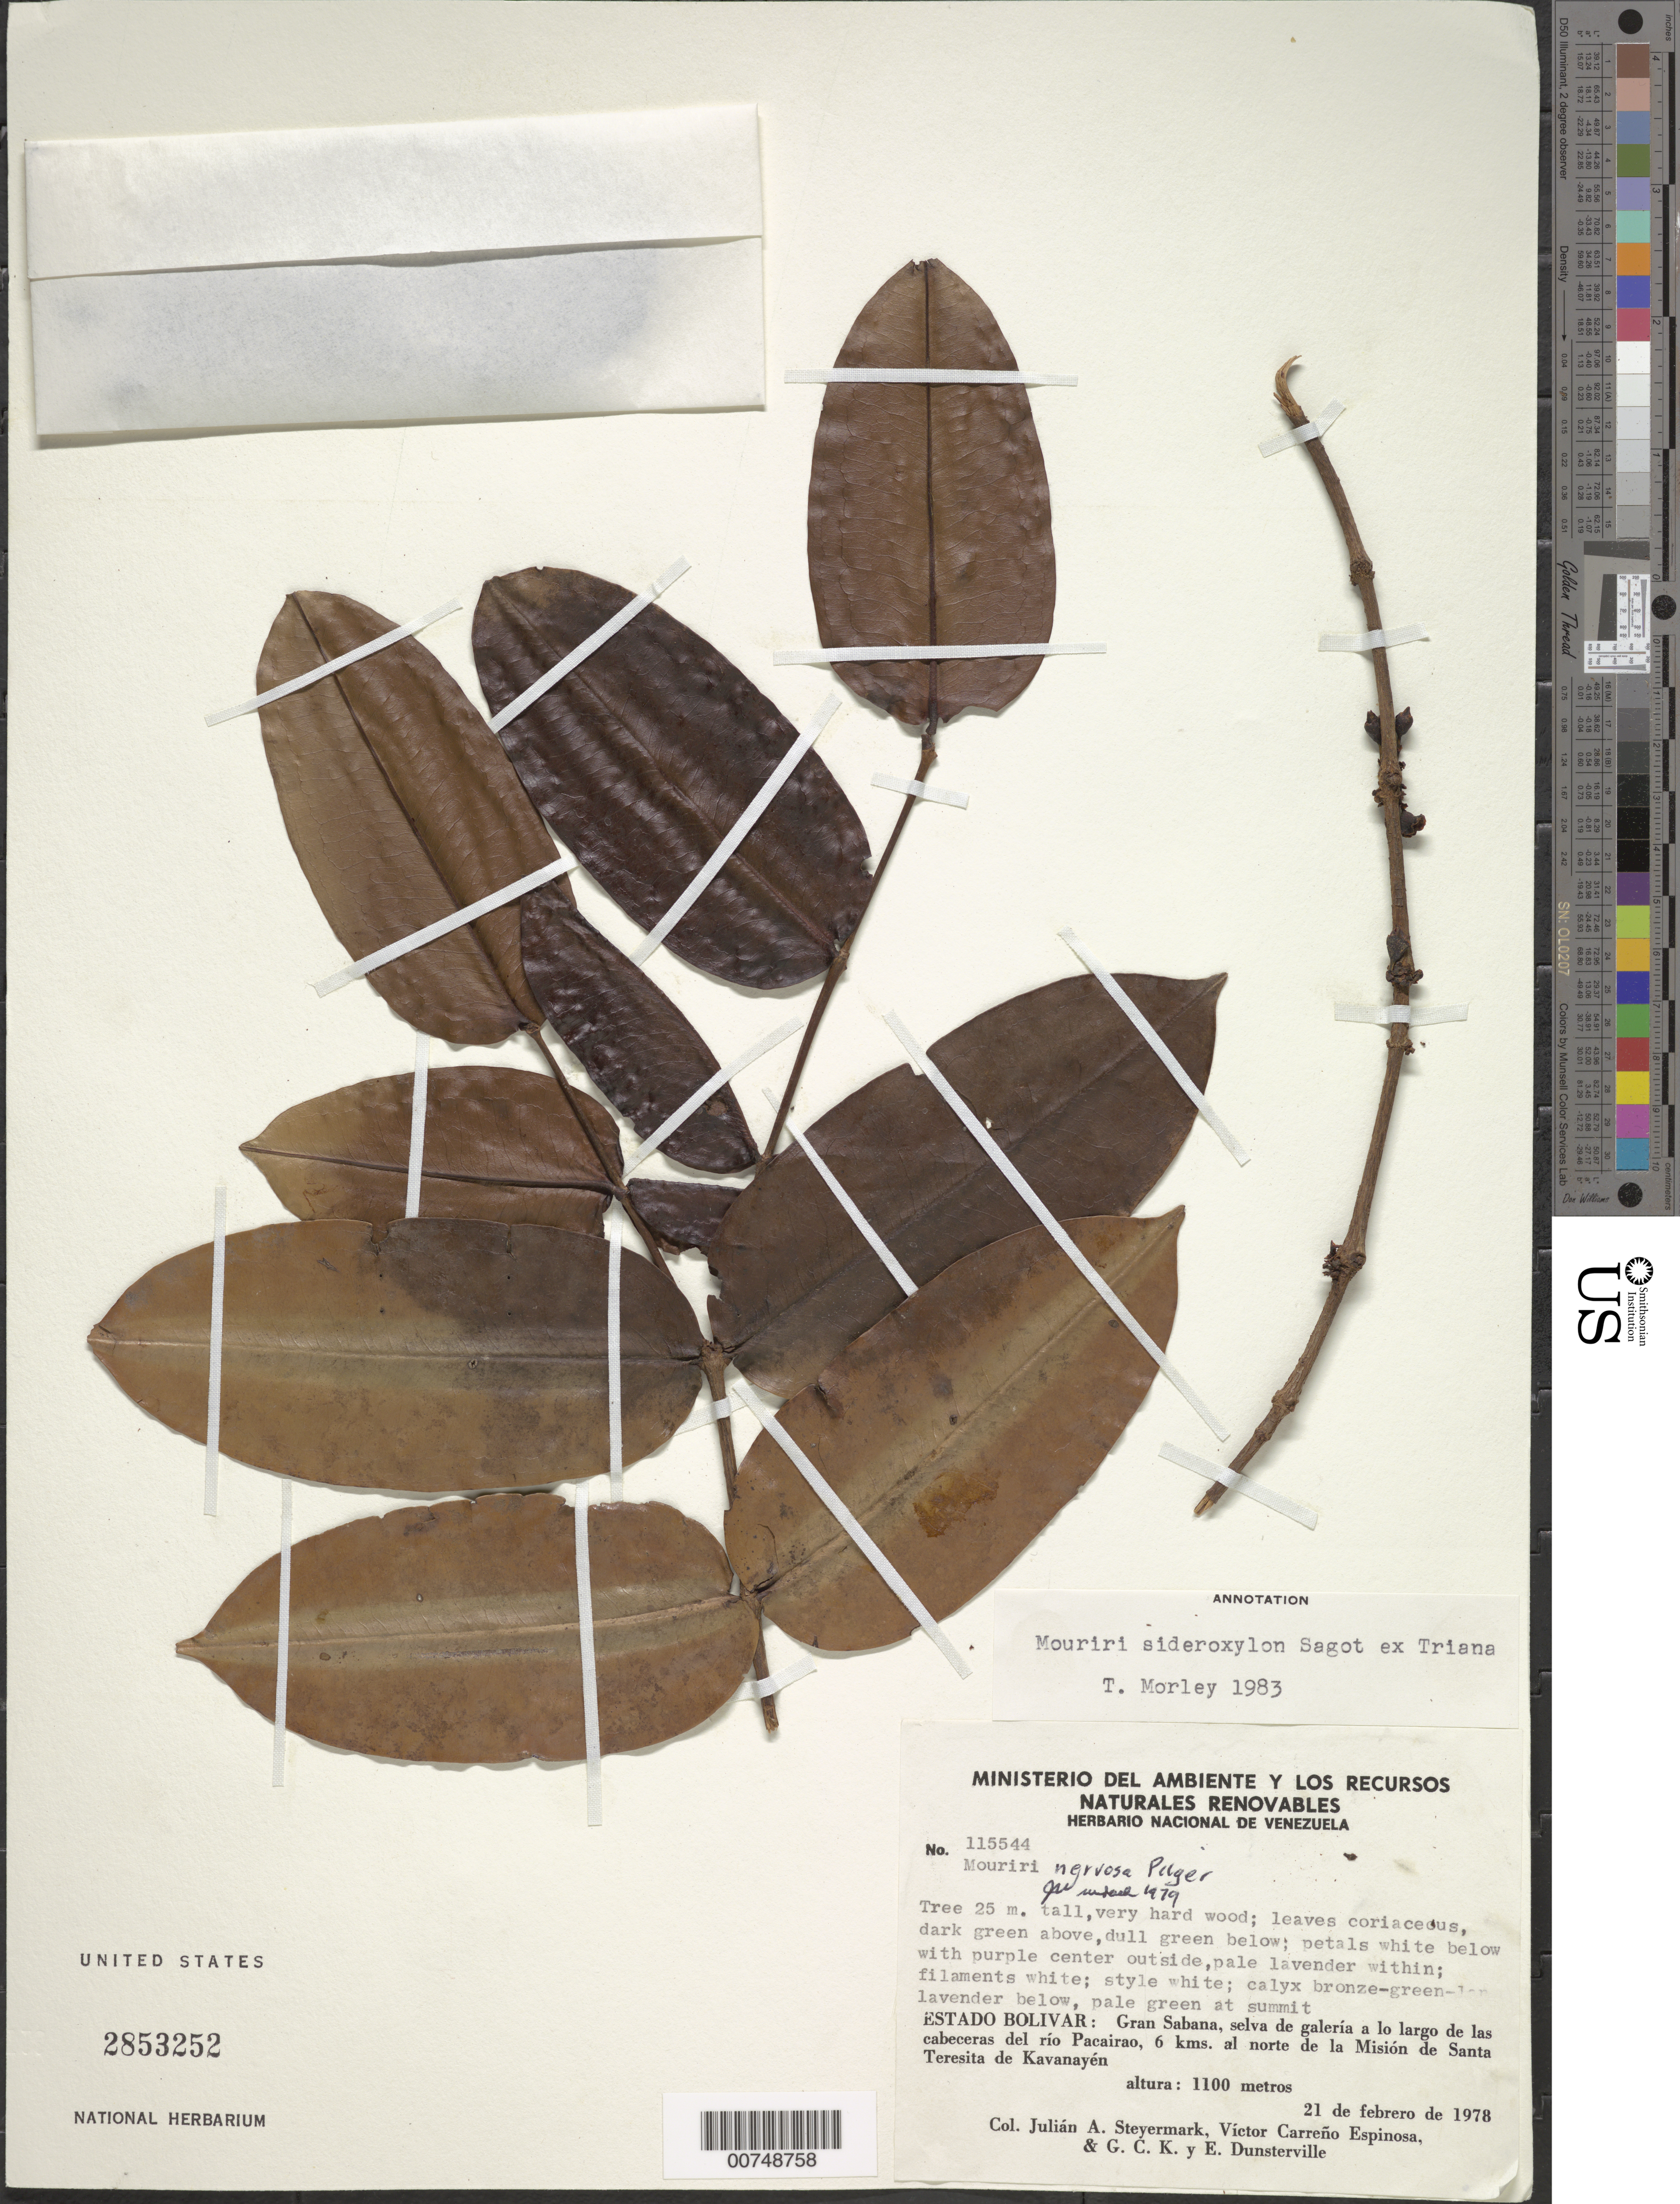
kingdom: Plantae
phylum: Tracheophyta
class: Magnoliopsida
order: Myrtales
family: Melastomataceae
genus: Mouriri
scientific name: Mouriri sideroxylon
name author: Sagot ex Triana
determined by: Morley, T.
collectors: J. Steyermark, V. Carreño E., G. C. K. Dunsterville & E. Dunsterville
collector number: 115544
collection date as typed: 21-Feb-78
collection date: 1978-02-21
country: Venezuela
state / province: Bolívar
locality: Gran Sabana, río Pacairao, 6km al norte de la Mision de Santa Teresita de Kavanayen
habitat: Selva de galeria a lo largo de las cabeceras del rio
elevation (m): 1100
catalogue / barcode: US 2853252